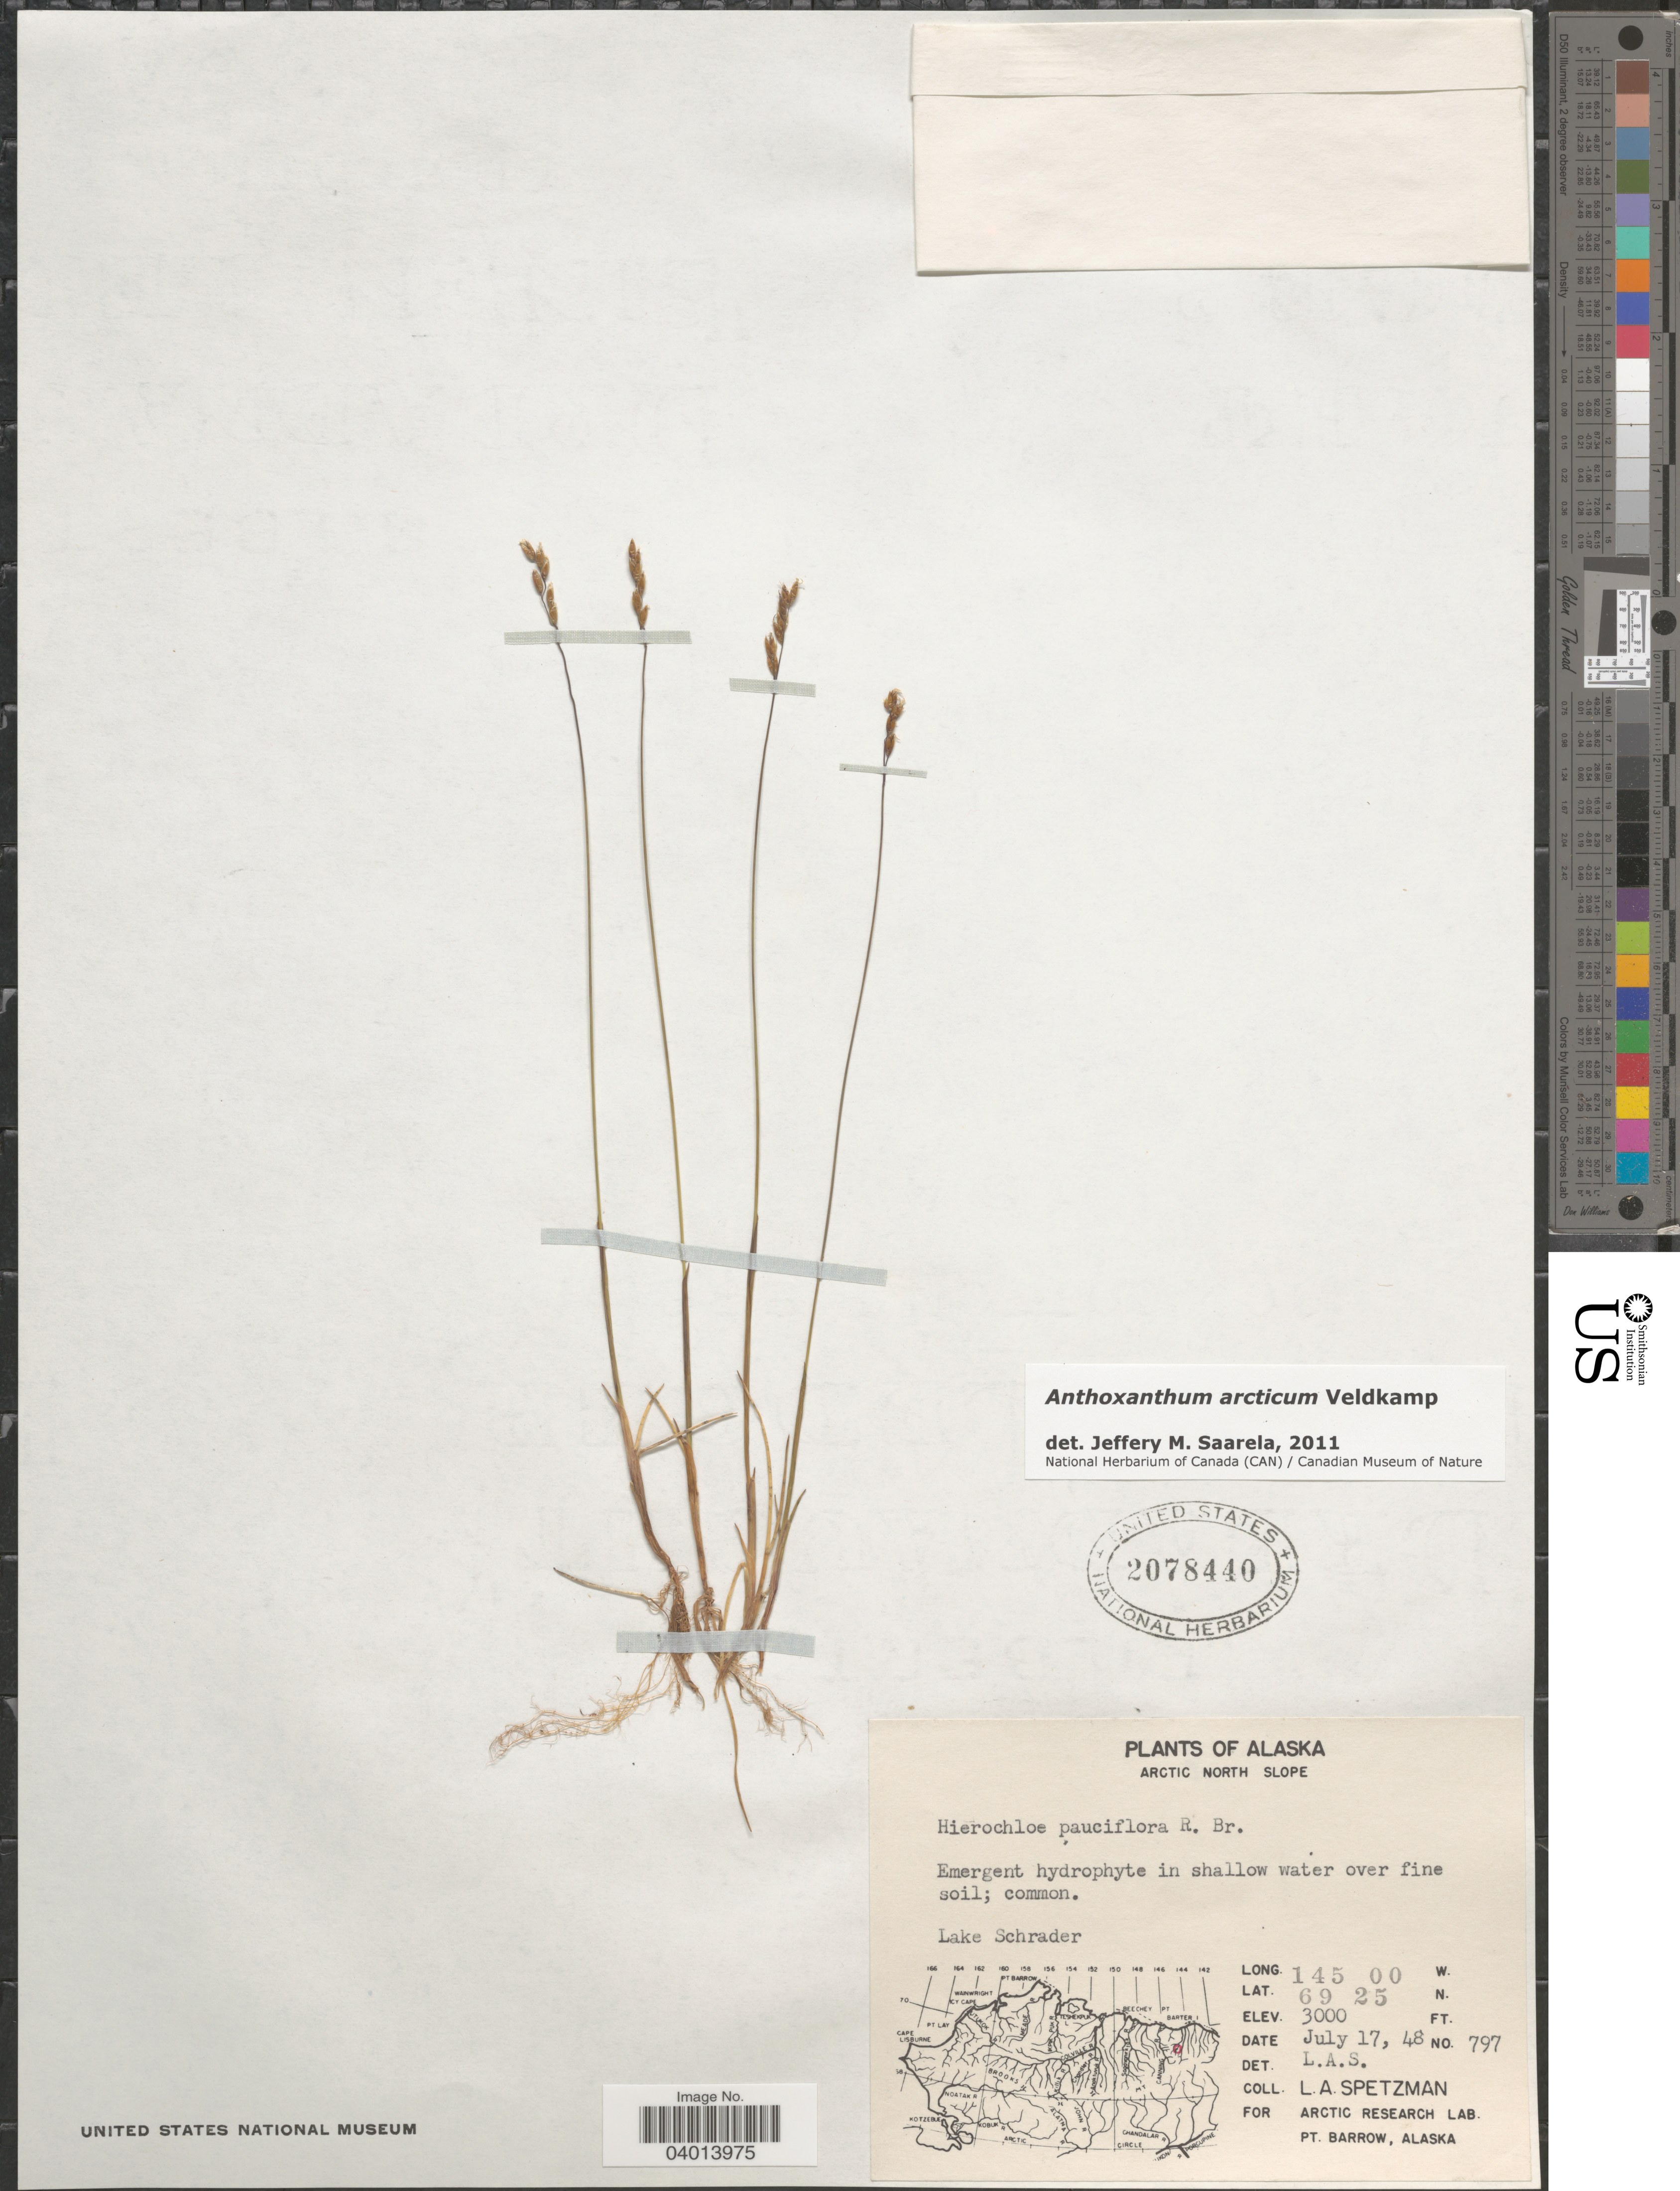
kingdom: Plantae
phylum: Tracheophyta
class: Liliopsida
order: Poales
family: Poaceae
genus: Anthoxanthum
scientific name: Anthoxanthum arcticum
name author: Veldkamp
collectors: L. Spetzman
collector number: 797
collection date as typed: Transcribed d/m/y: 17/7/48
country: United States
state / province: Alaska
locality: Arctic North Slope. Lake Schrader.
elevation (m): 914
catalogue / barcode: US 2078440